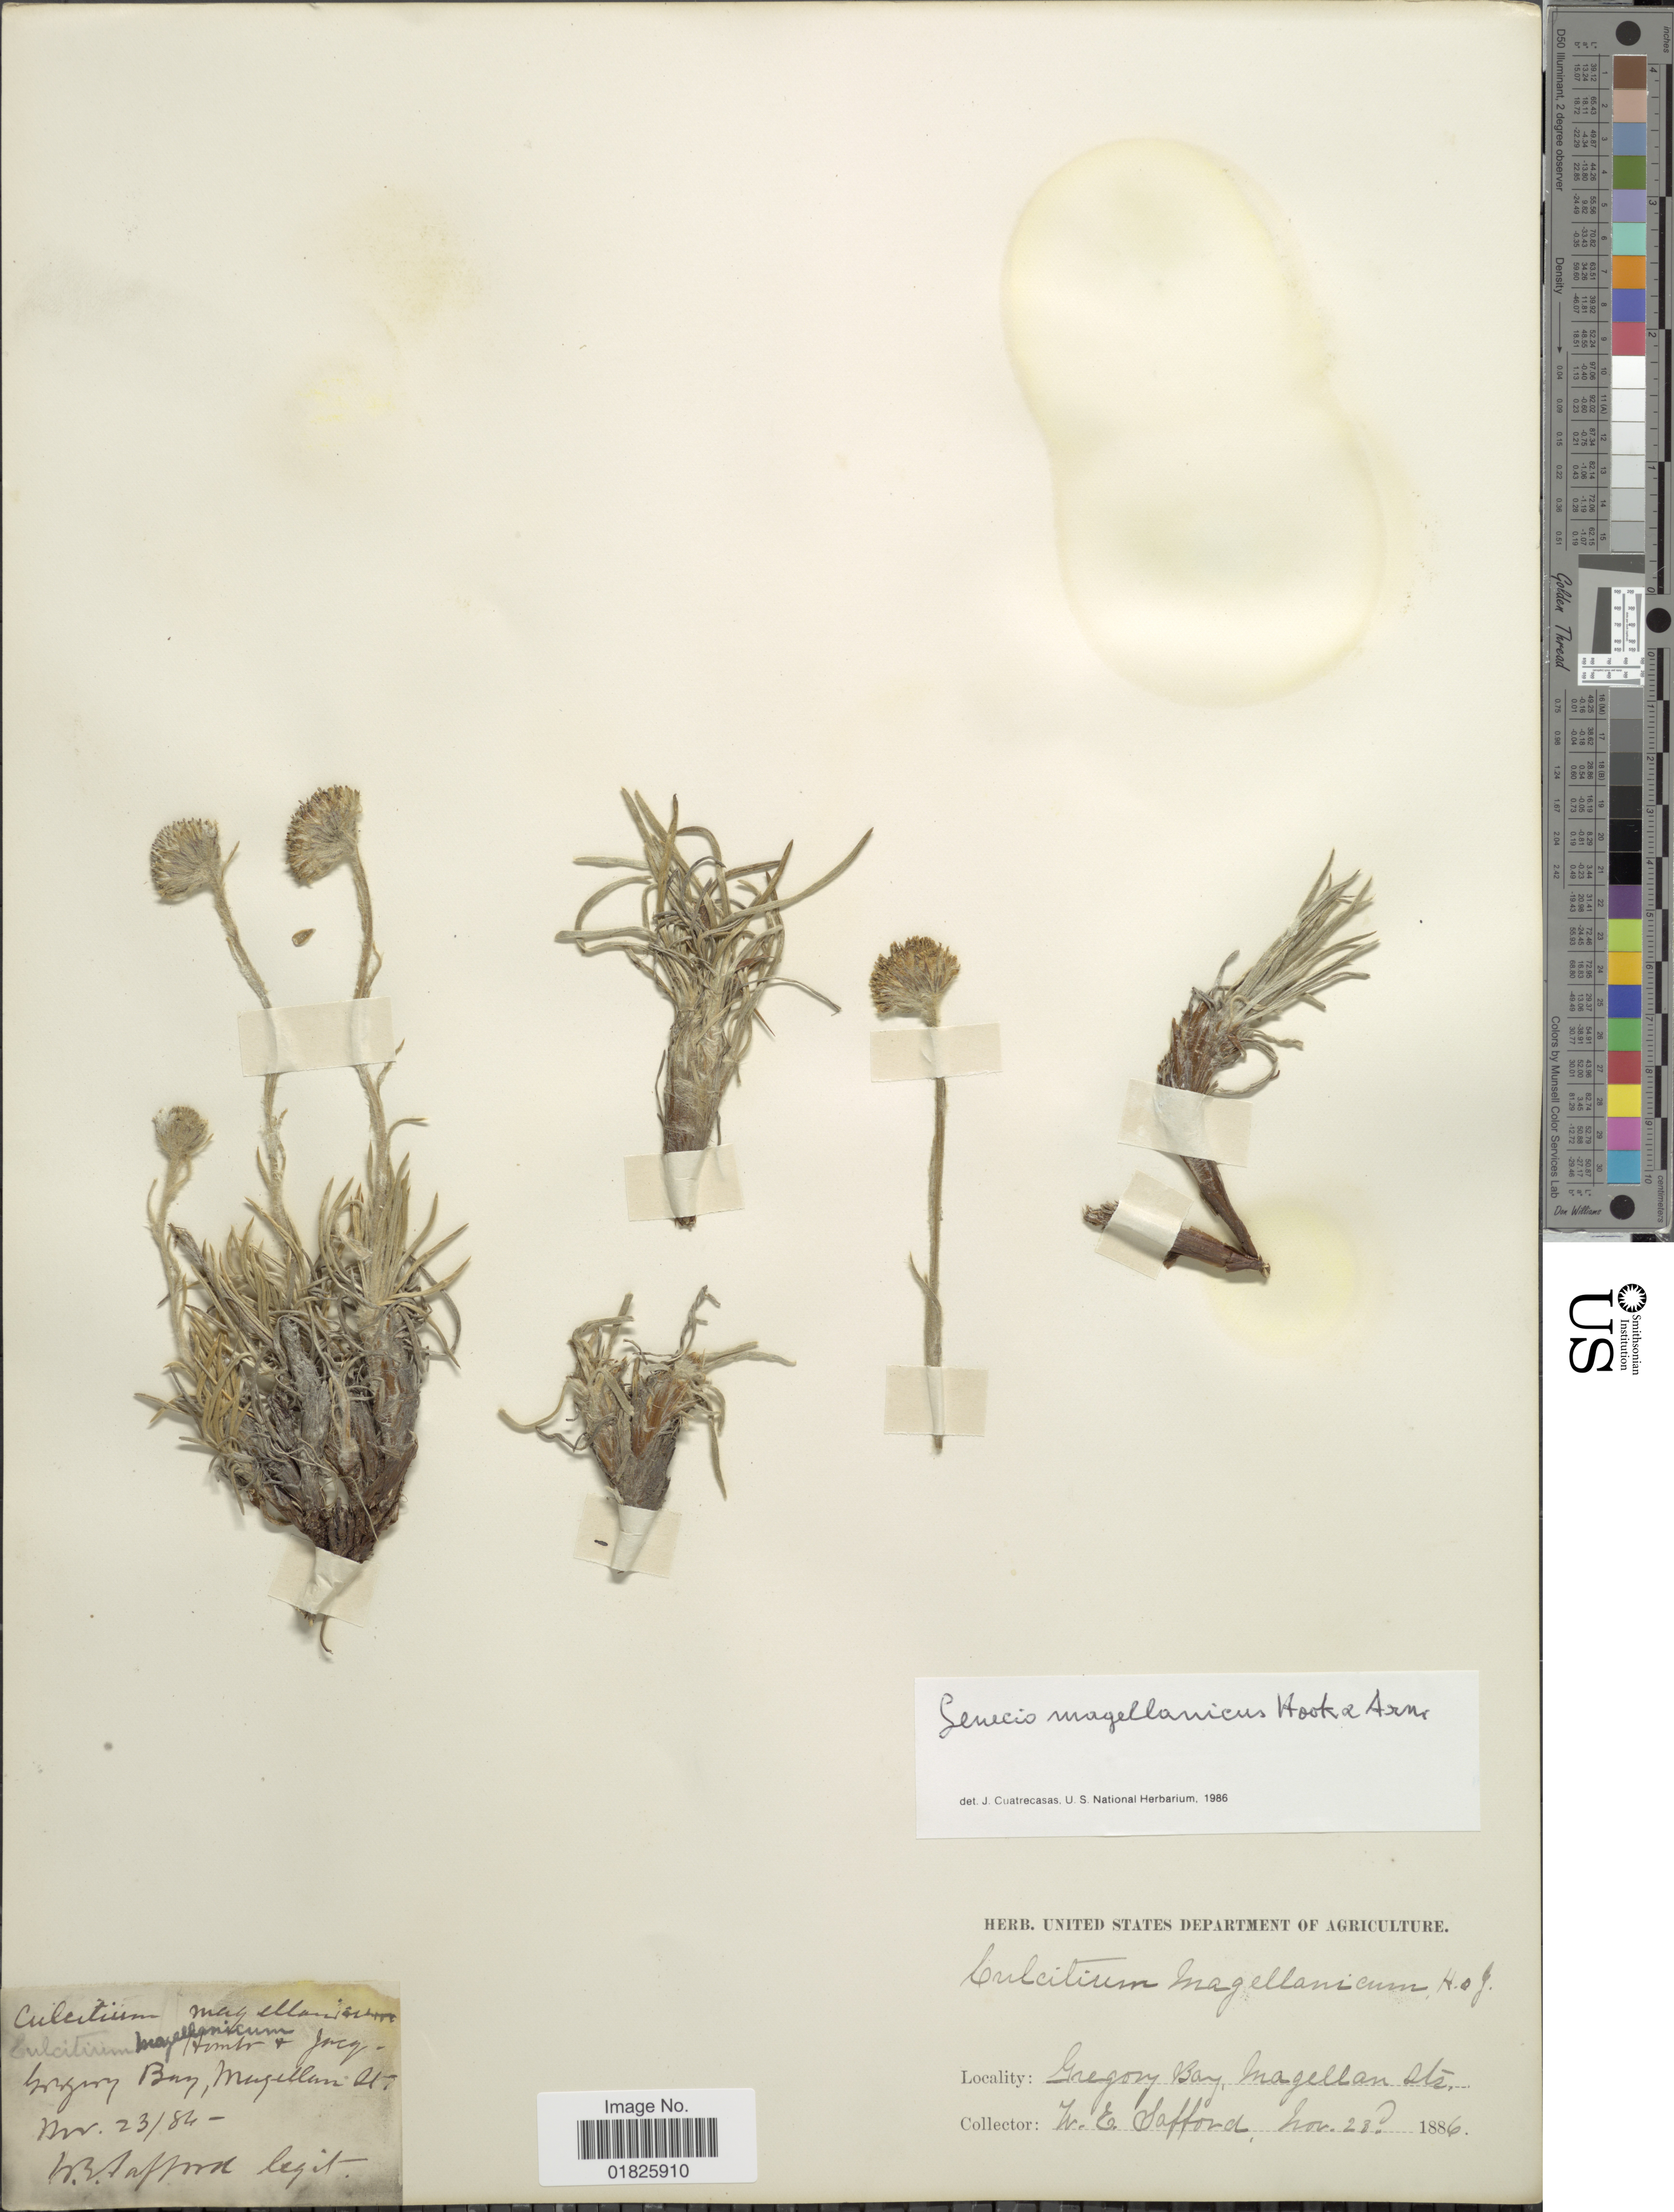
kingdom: Plantae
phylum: Tracheophyta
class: Magnoliopsida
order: Asterales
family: Asteraceae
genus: Senecio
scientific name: Senecio magellanicus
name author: Hook. & Arn.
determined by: Salomon, Luciana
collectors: W. E. Safford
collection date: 1886-11-23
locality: Gregory Bay, Maggelan Sts [interpreted]